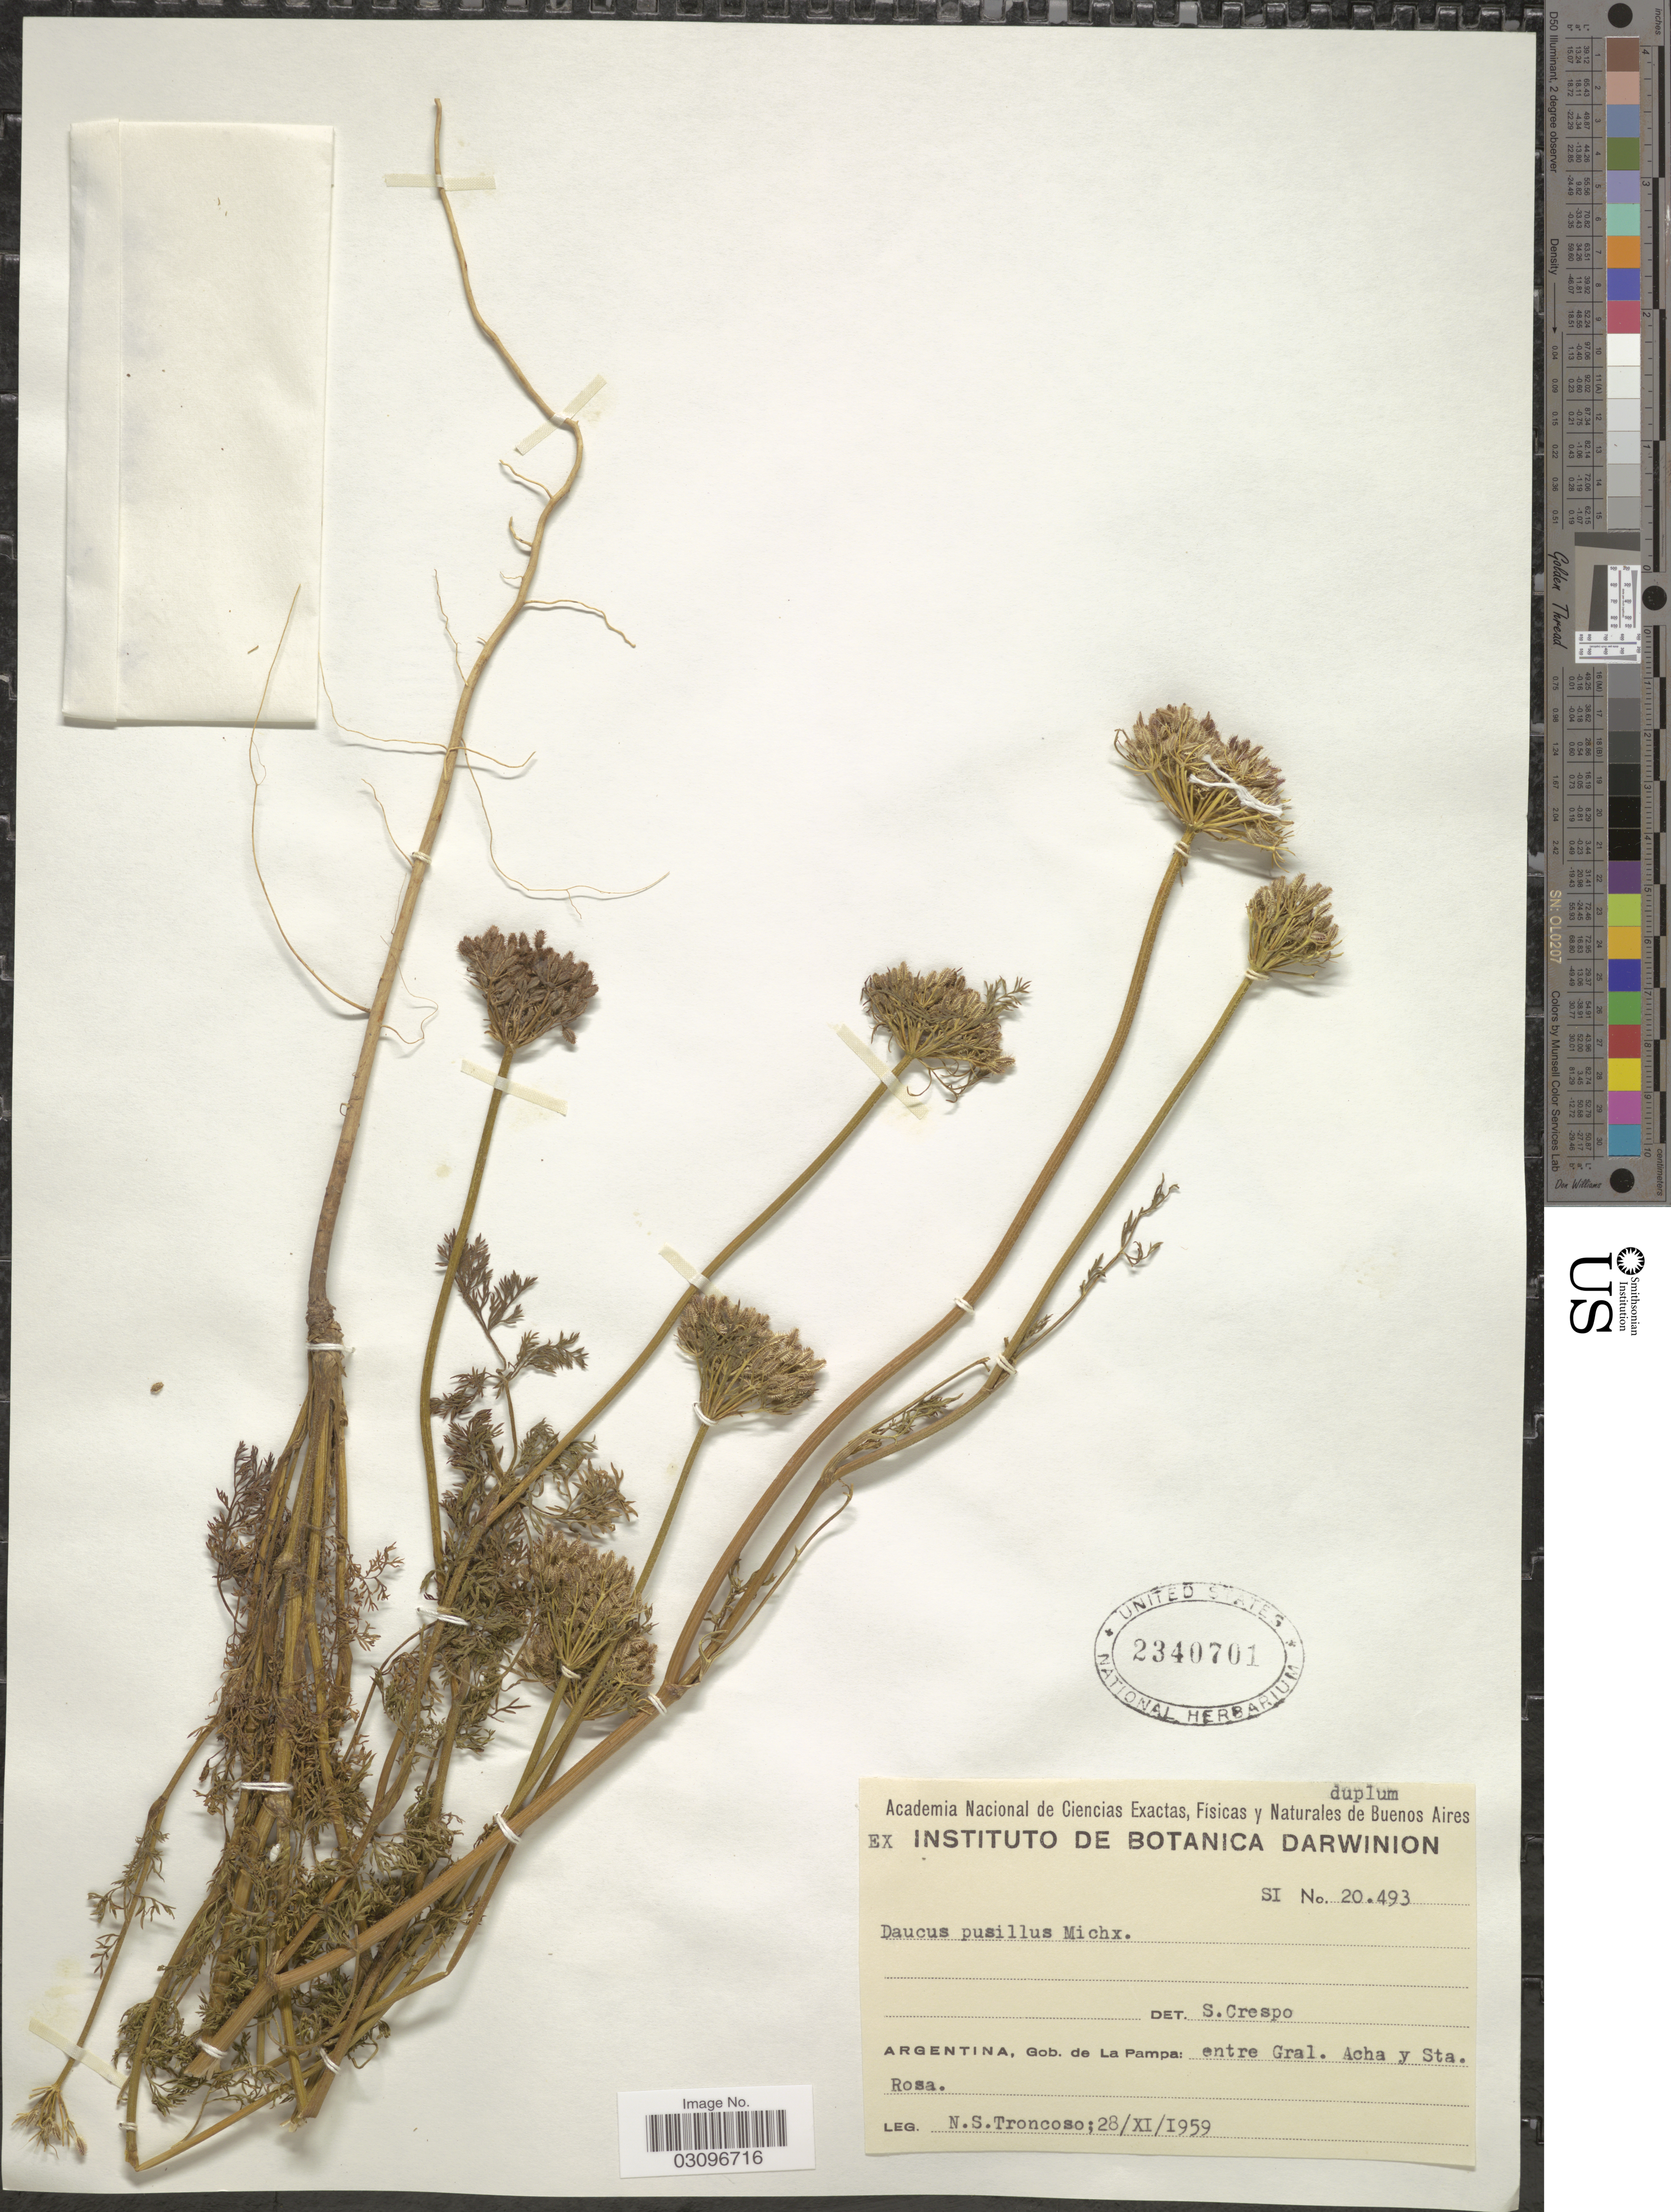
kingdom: Plantae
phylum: Tracheophyta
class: Magnoliopsida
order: Apiales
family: Apiaceae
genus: Daucus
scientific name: Daucus pusillus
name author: Michx.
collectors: N. Troncoso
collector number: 20493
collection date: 1959-11-28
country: Argentina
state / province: La Pampa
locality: Gob. de La Pampa: entre Gral. Acha y Sta. Rosa.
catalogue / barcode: US 2340701